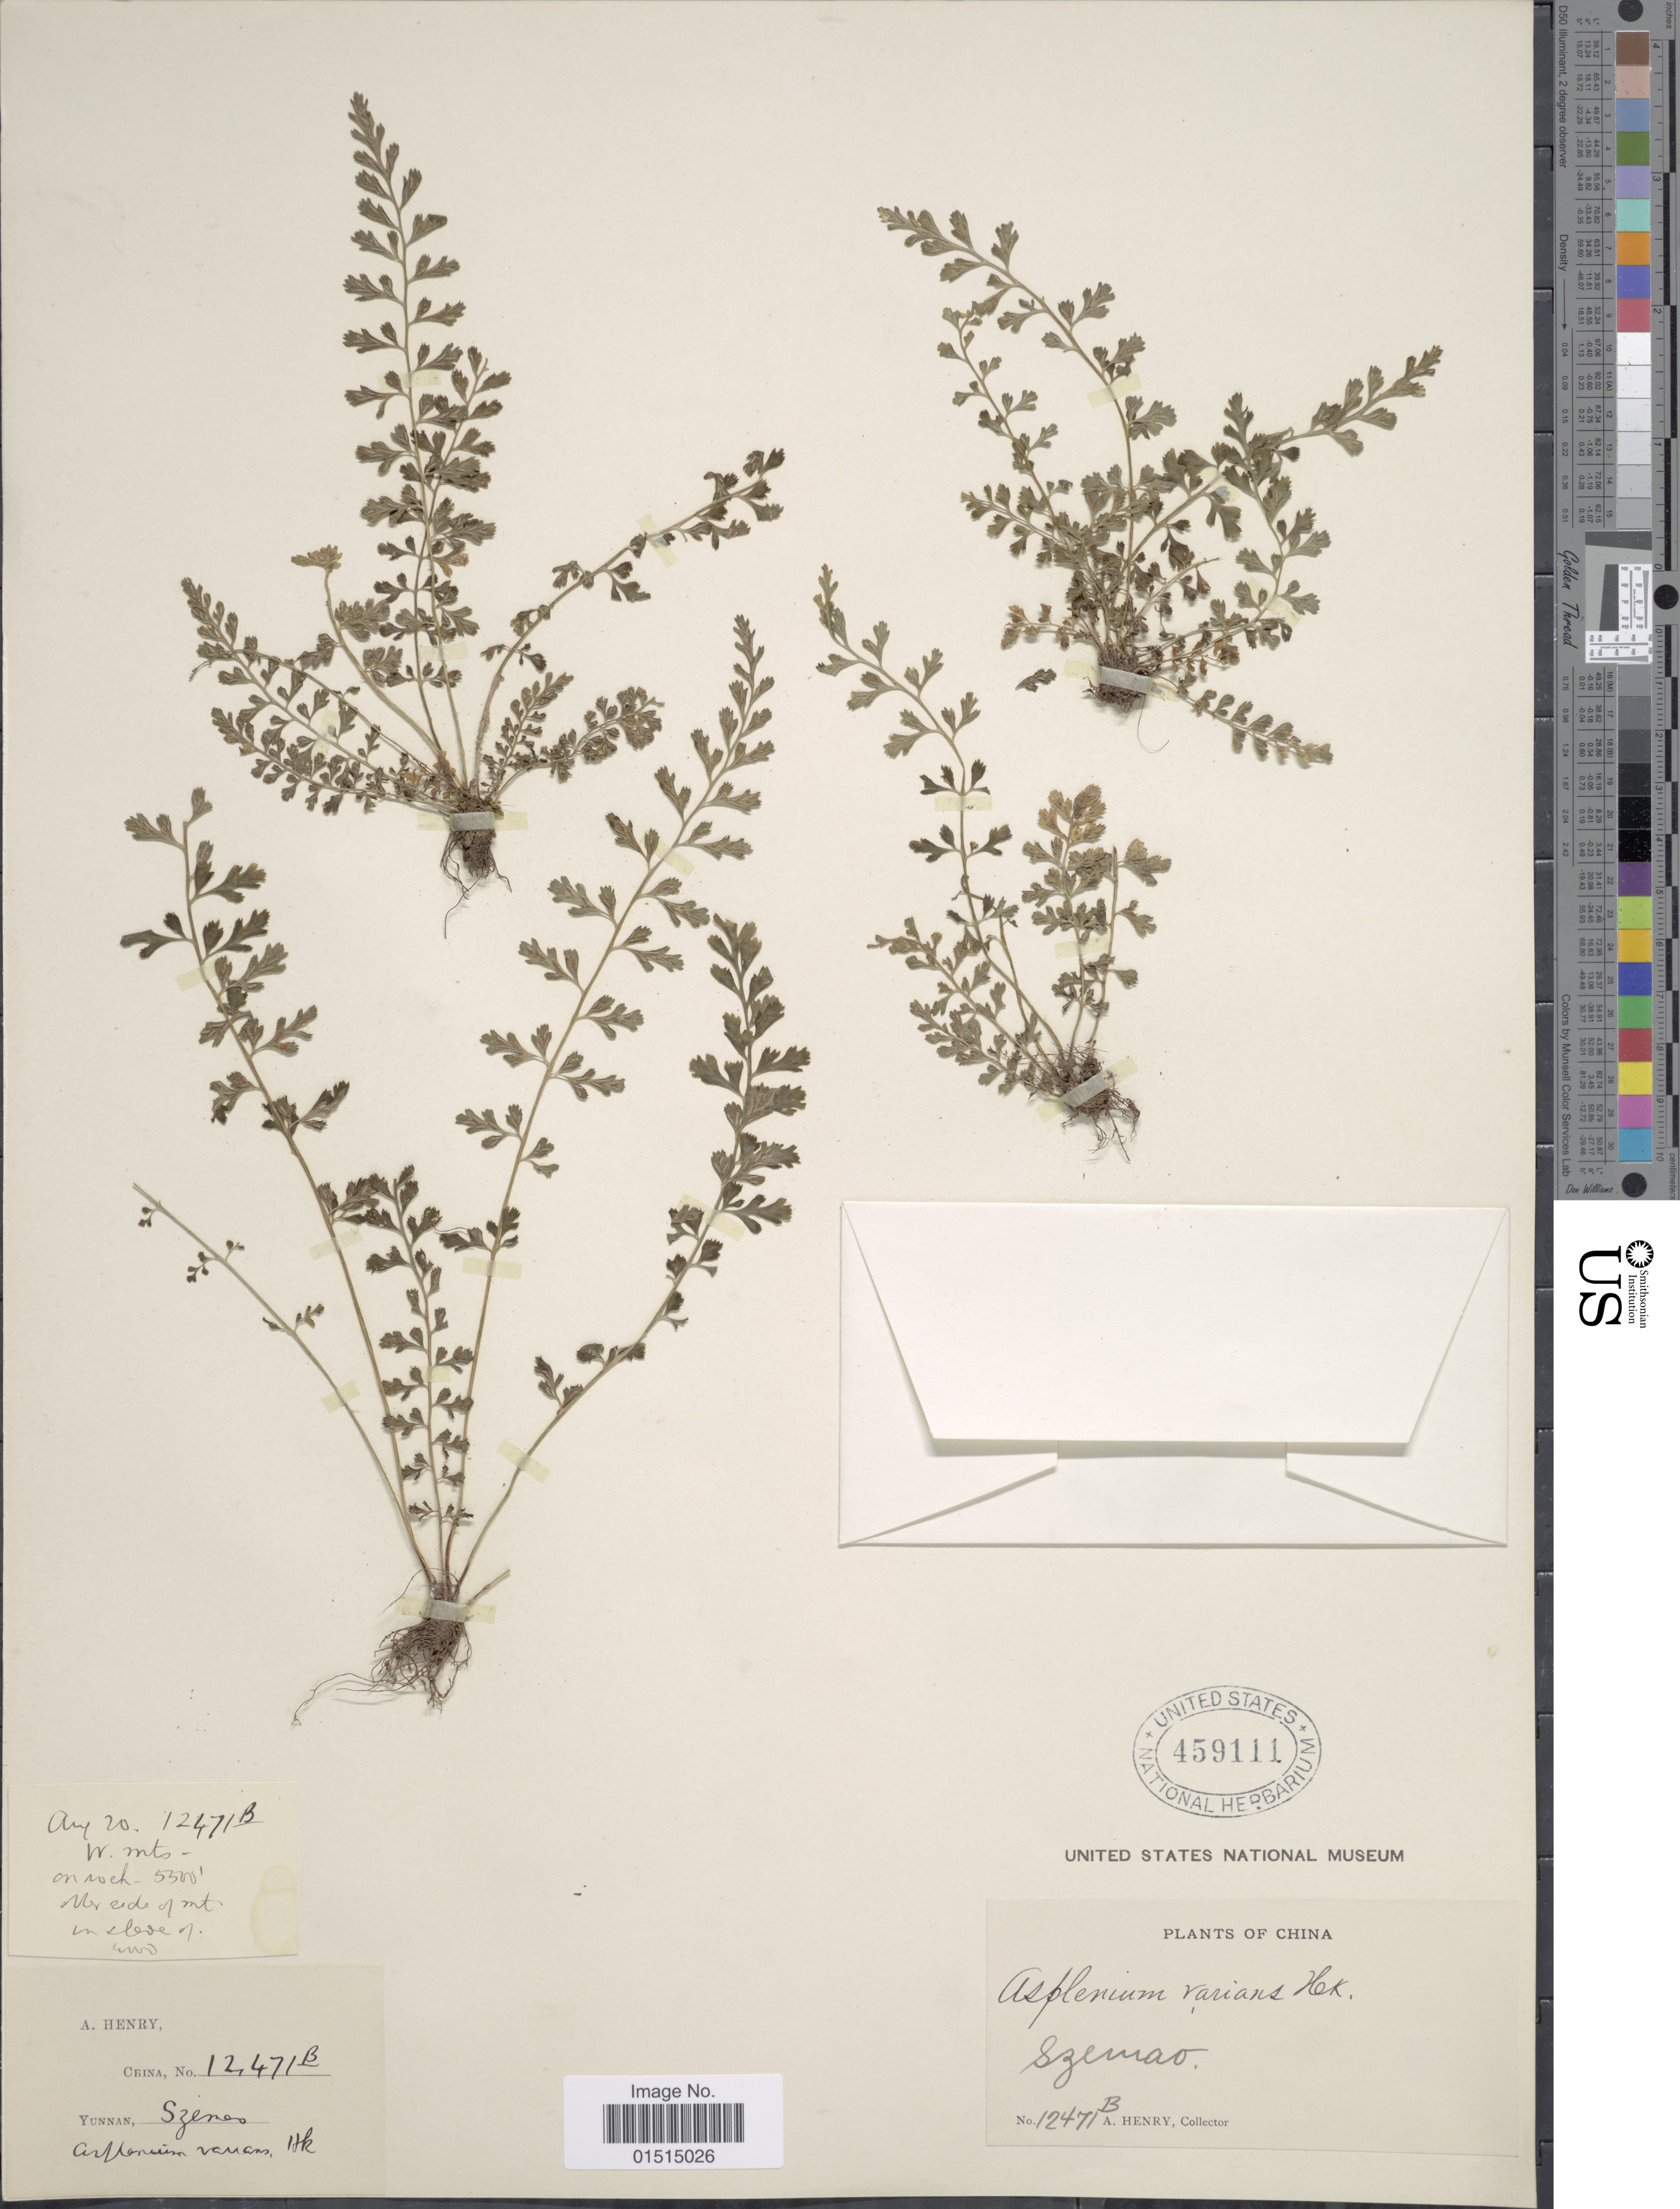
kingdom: Plantae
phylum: Tracheophyta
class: Polypodiopsida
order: Polypodiales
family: Aspleniaceae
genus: Asplenium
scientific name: Asplenium laciniatum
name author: D. Don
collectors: A. Henry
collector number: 12471 B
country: China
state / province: Yunnan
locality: Szenao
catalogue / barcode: US 459111